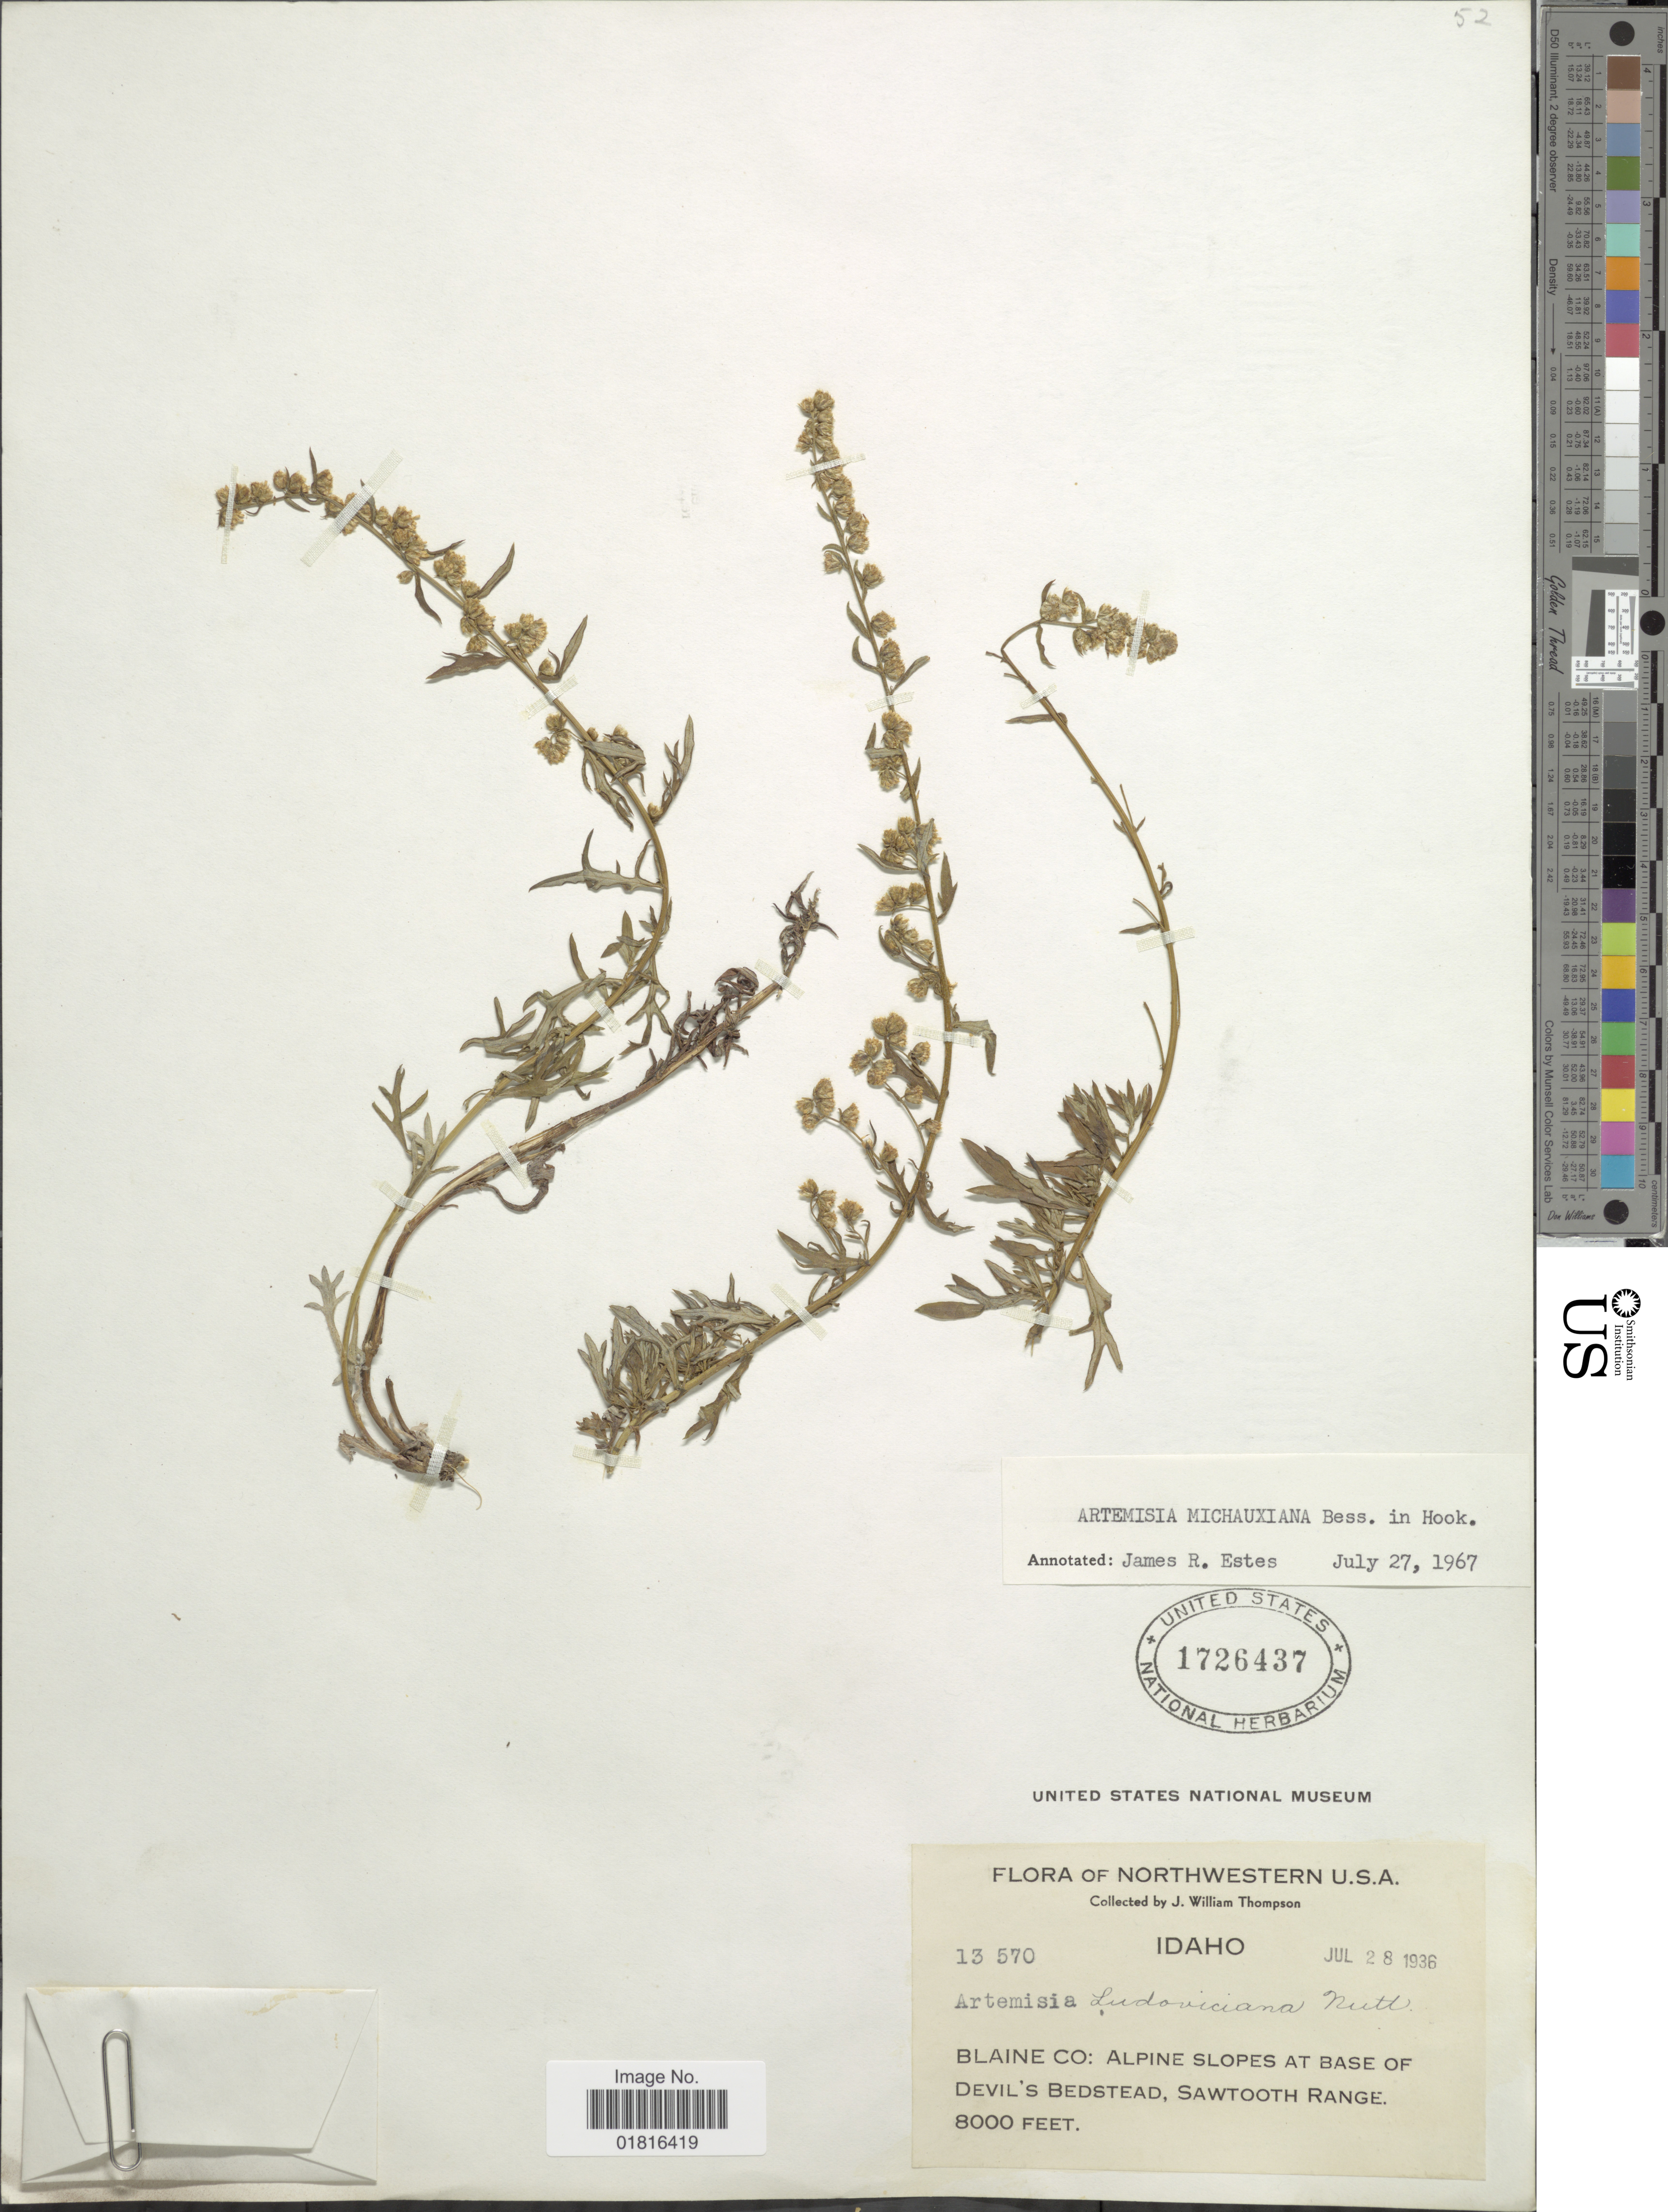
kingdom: Plantae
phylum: Tracheophyta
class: Magnoliopsida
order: Asterales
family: Asteraceae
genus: Artemisia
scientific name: Artemisia michauxiana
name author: Besser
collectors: J. W. Thompson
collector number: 13570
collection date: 1936-07-28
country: United States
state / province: Idaho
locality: Northwestern U.S.A.Blaine Co: Alpine slopes at Base of Devil's Bedstead, Sawtooth Range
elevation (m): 2438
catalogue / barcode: US 1726437